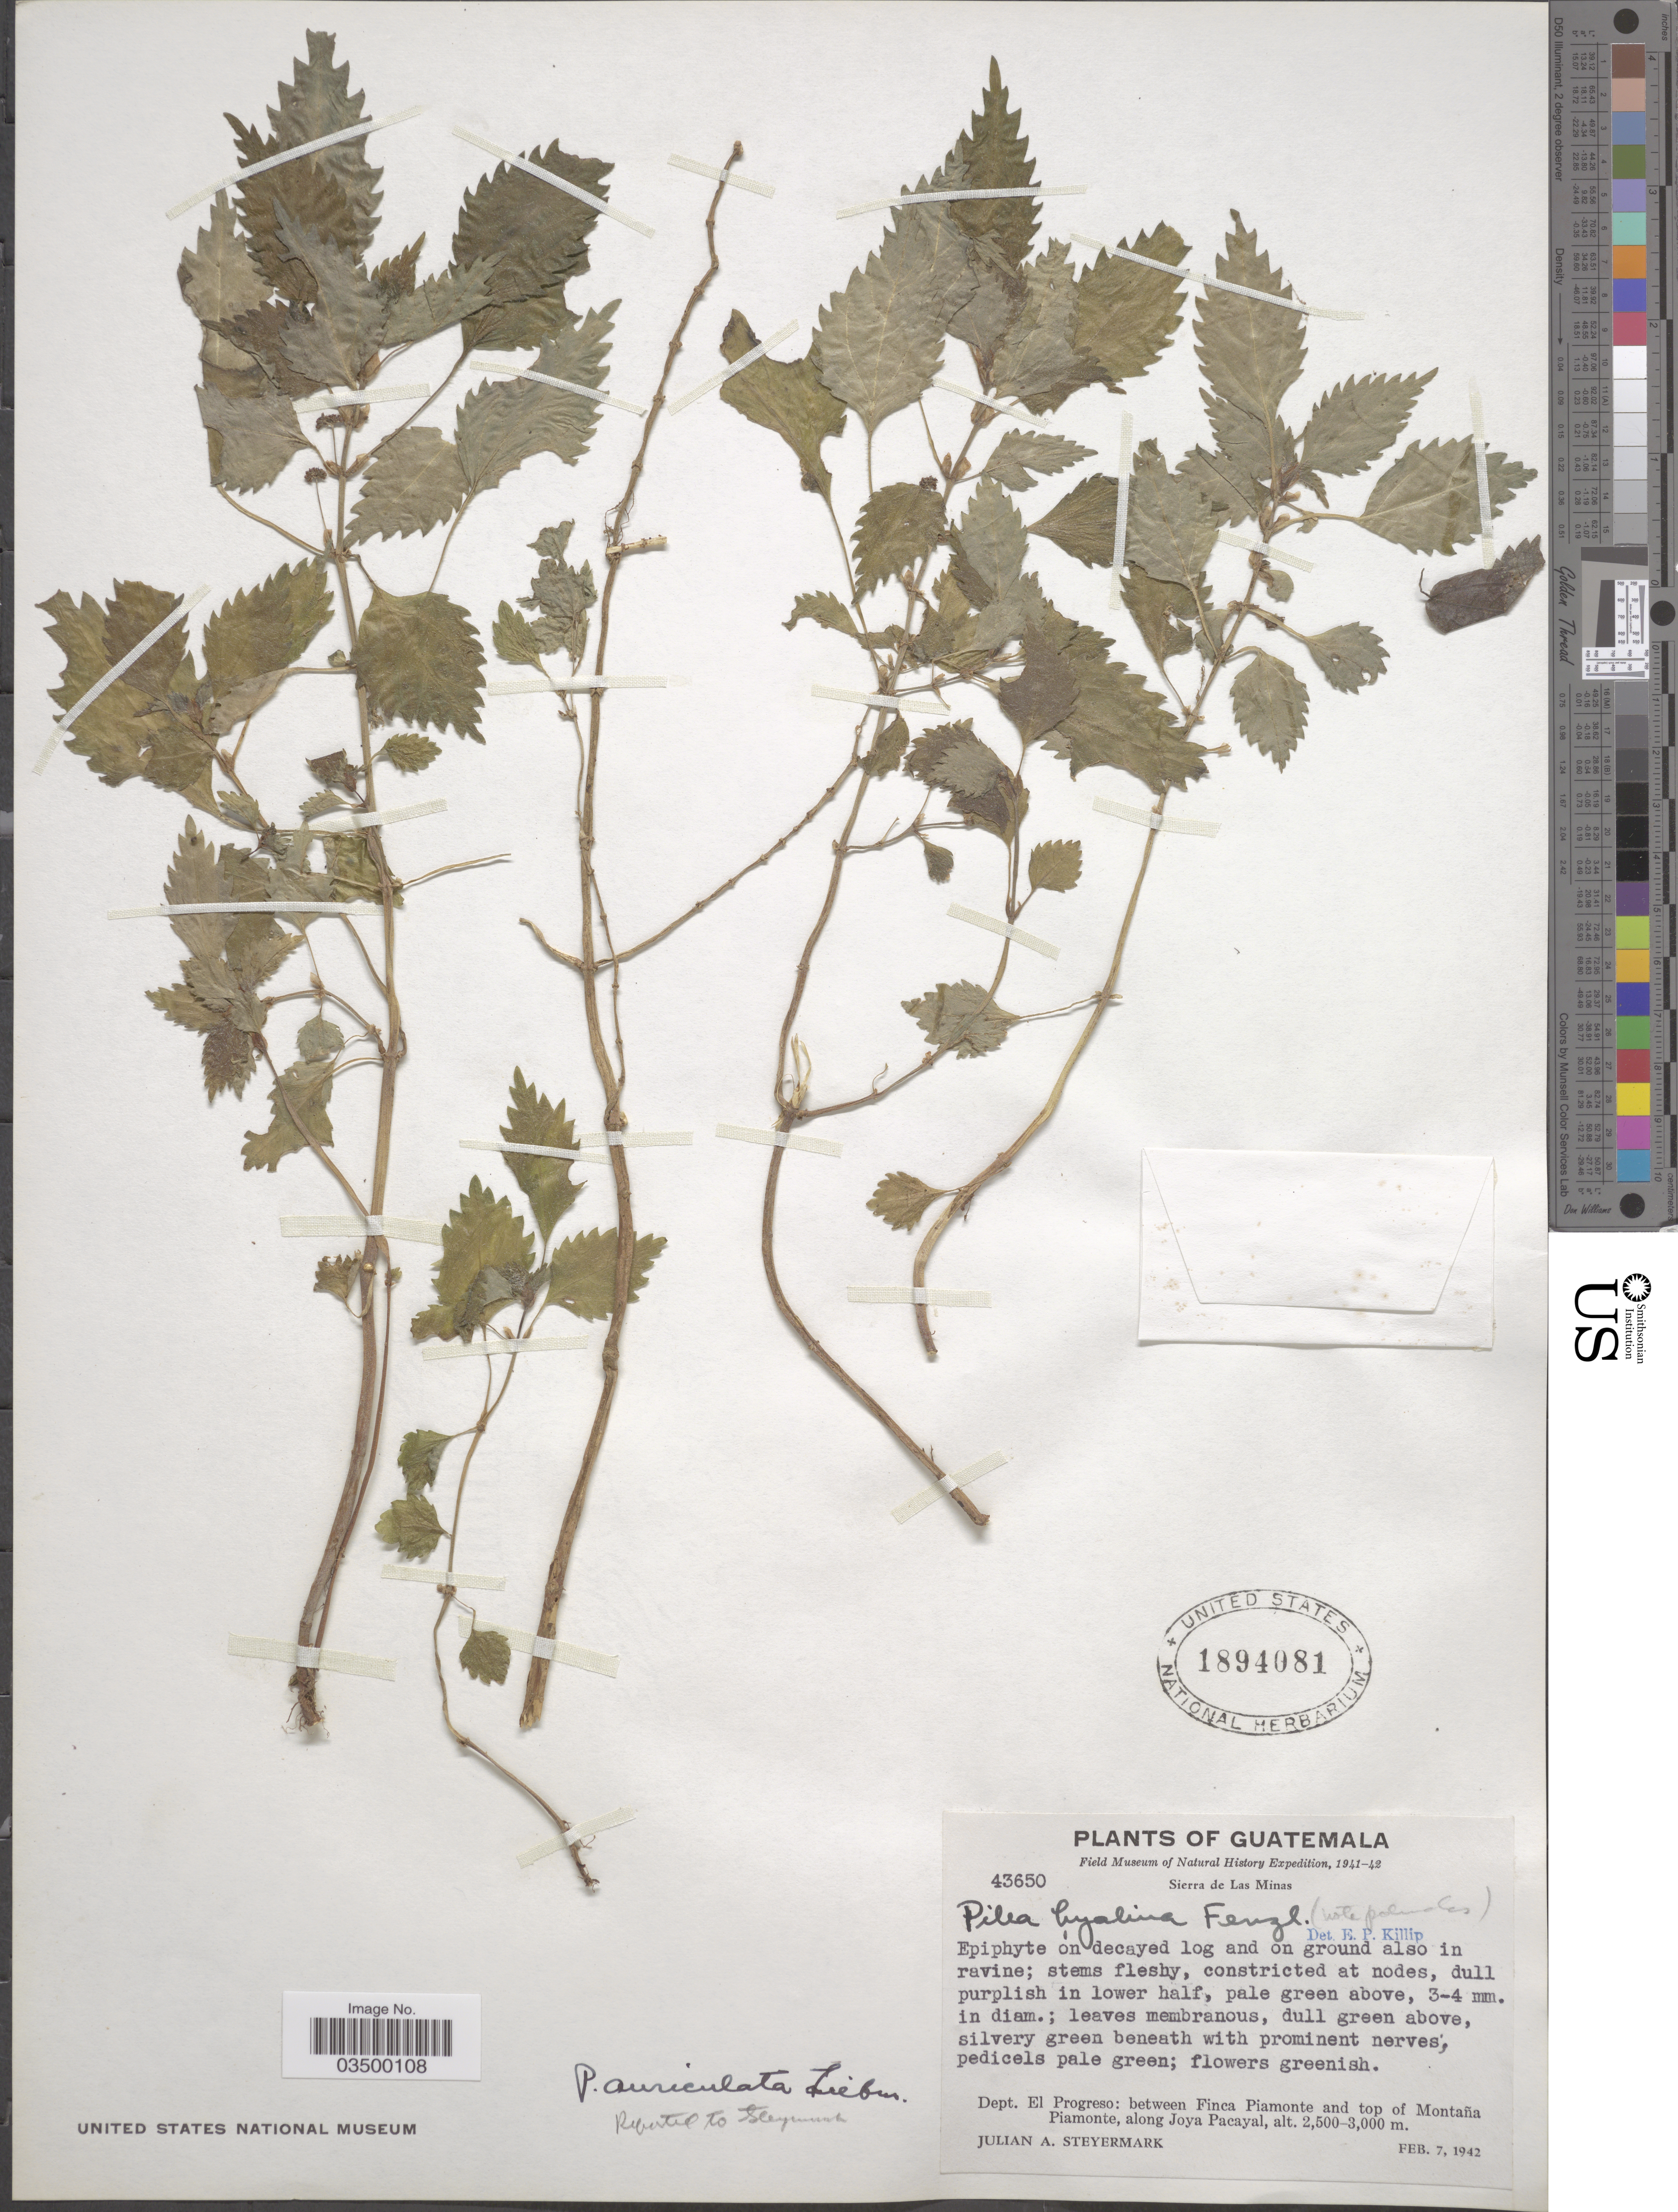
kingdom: Plantae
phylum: Tracheophyta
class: Magnoliopsida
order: Rosales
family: Urticaceae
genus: Pilea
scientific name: Pilea auriculata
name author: Liebm.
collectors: J. Steyermark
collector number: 43650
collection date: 1942-02-07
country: Guatemala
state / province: El Progreso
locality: Sierra de Las Minas. Dept. El Progreso: between Finca Piamonte and top of Montaña Piamonte, along Joya Pacayal.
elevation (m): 2500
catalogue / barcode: US 1894081